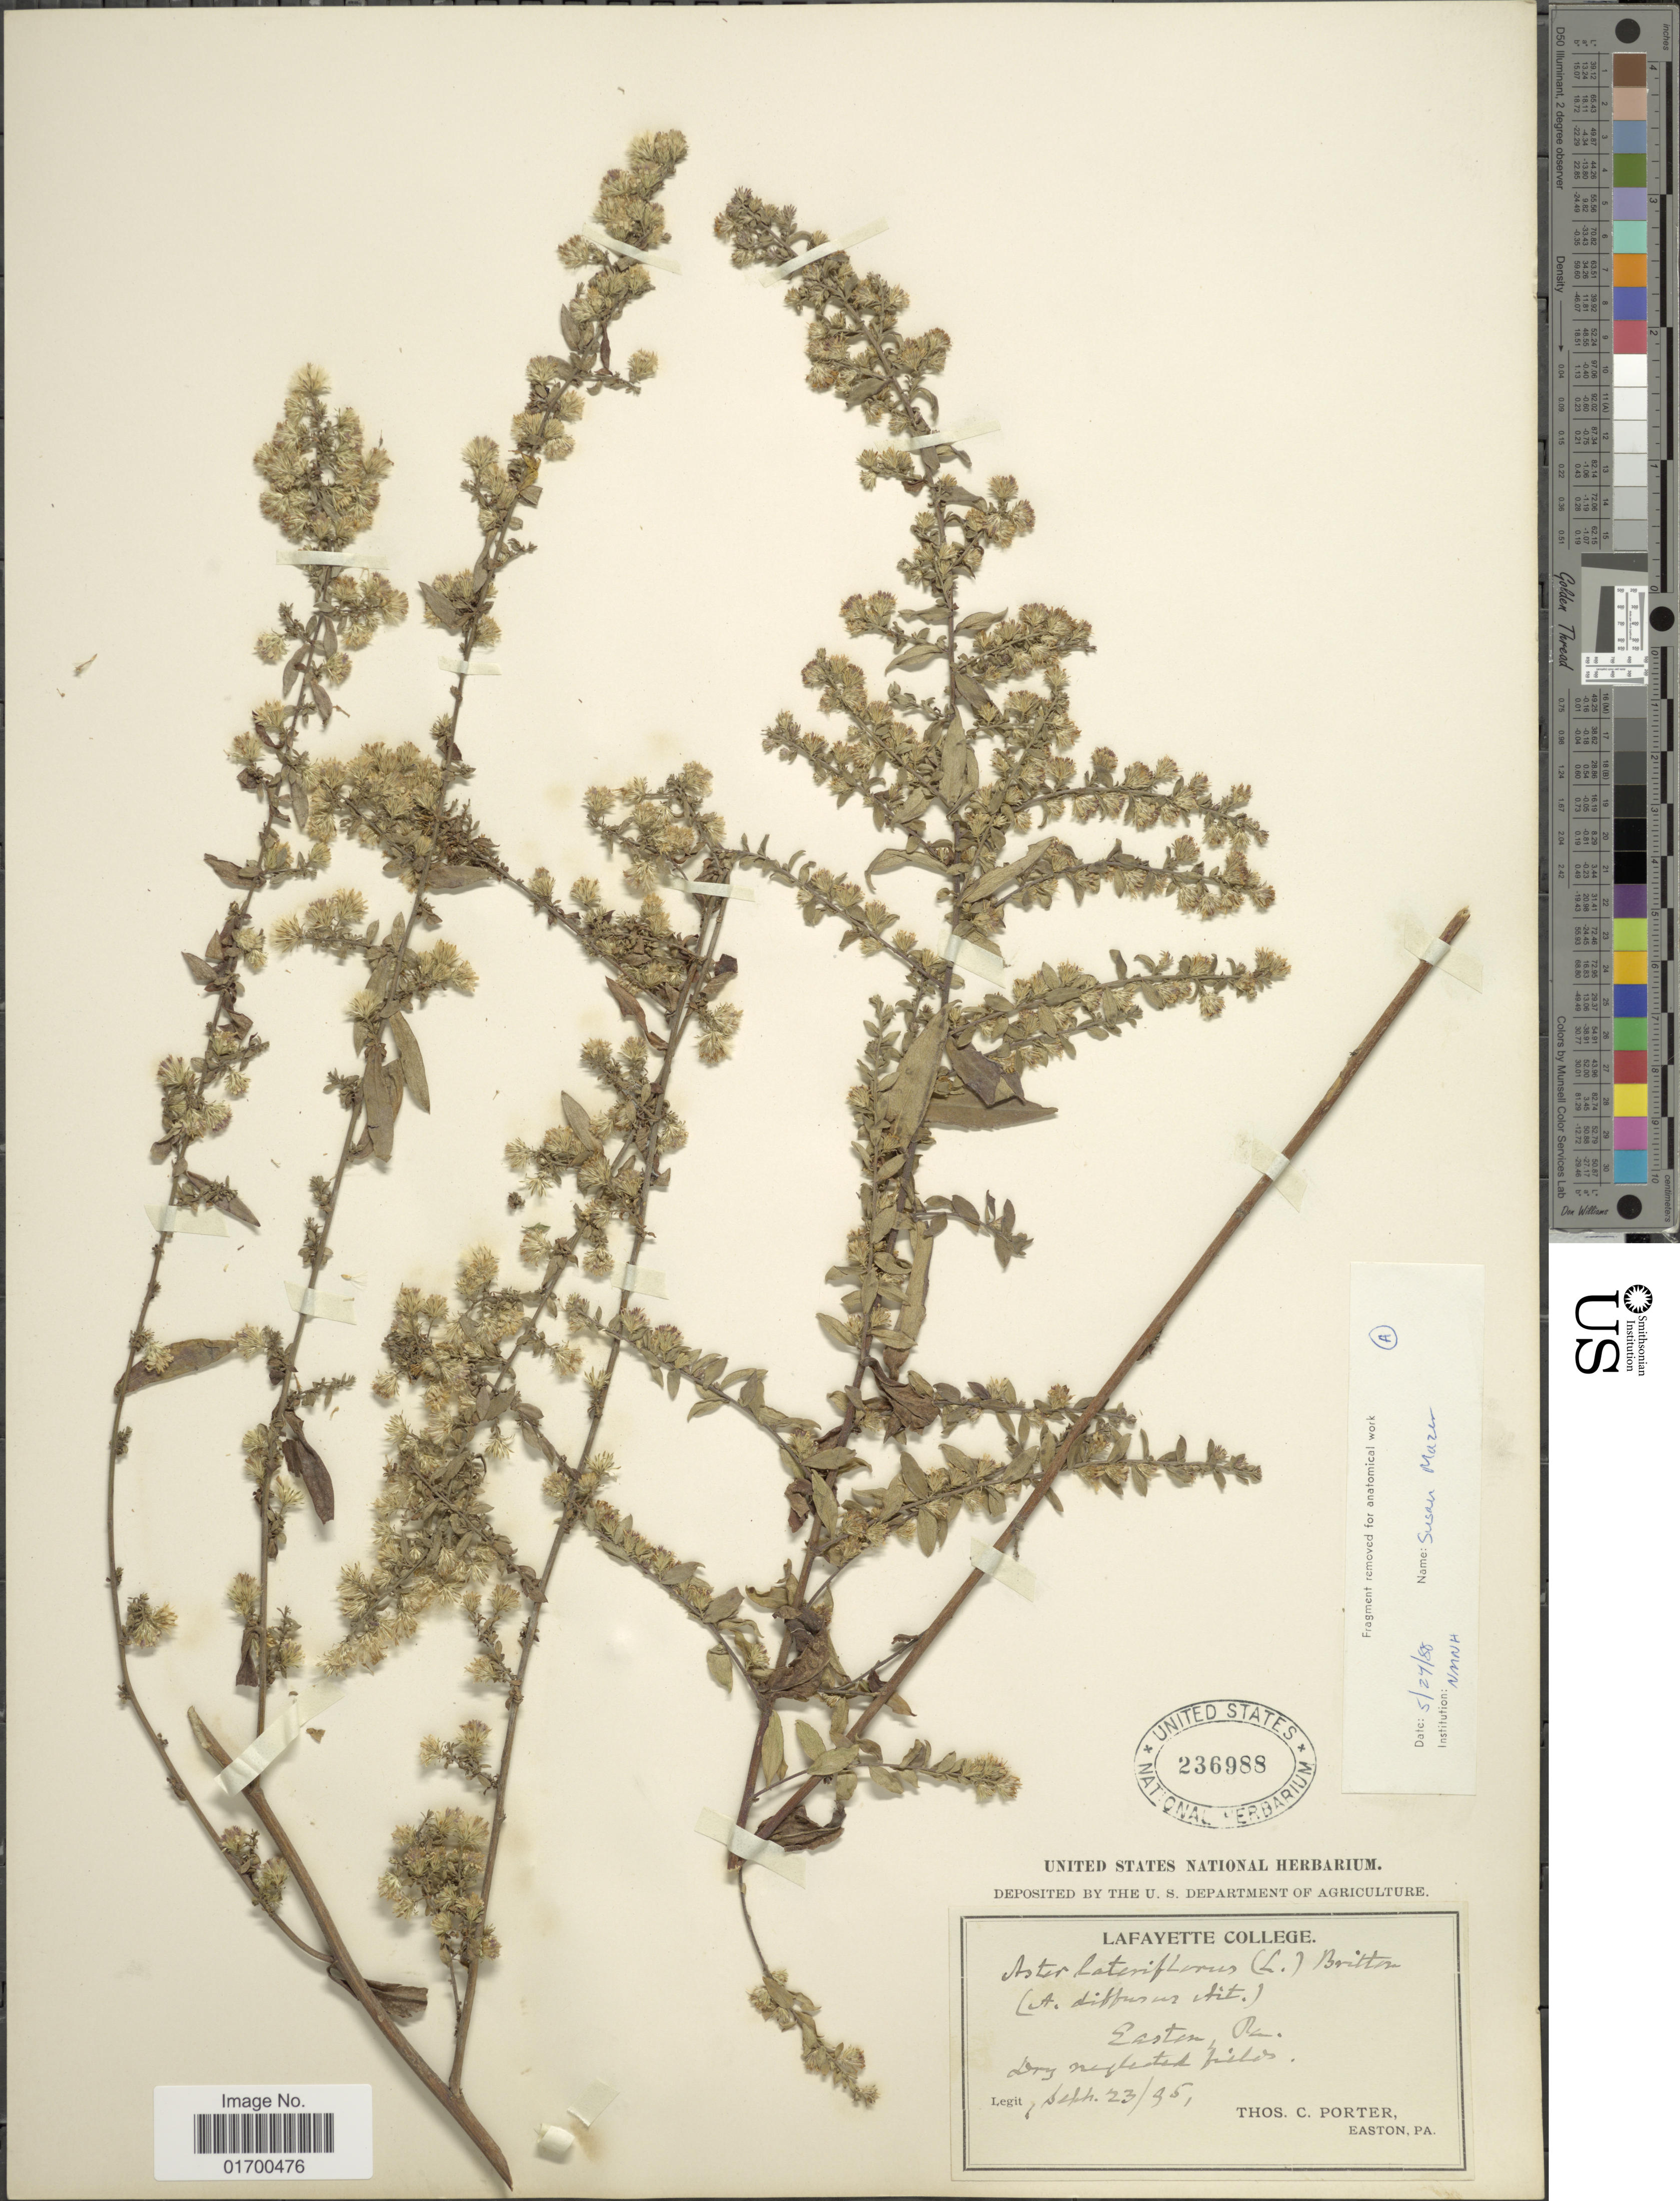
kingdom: Plantae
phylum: Tracheophyta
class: Magnoliopsida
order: Asterales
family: Asteraceae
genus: Symphyotrichum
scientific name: Symphyotrichum lateriflorum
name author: (L.) Á. Löve & D. Löve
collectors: T. C. Porter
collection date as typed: Transcribed d/m/y: 23/9/95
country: United States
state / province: Pennsylvania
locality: Easton.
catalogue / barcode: US 236988